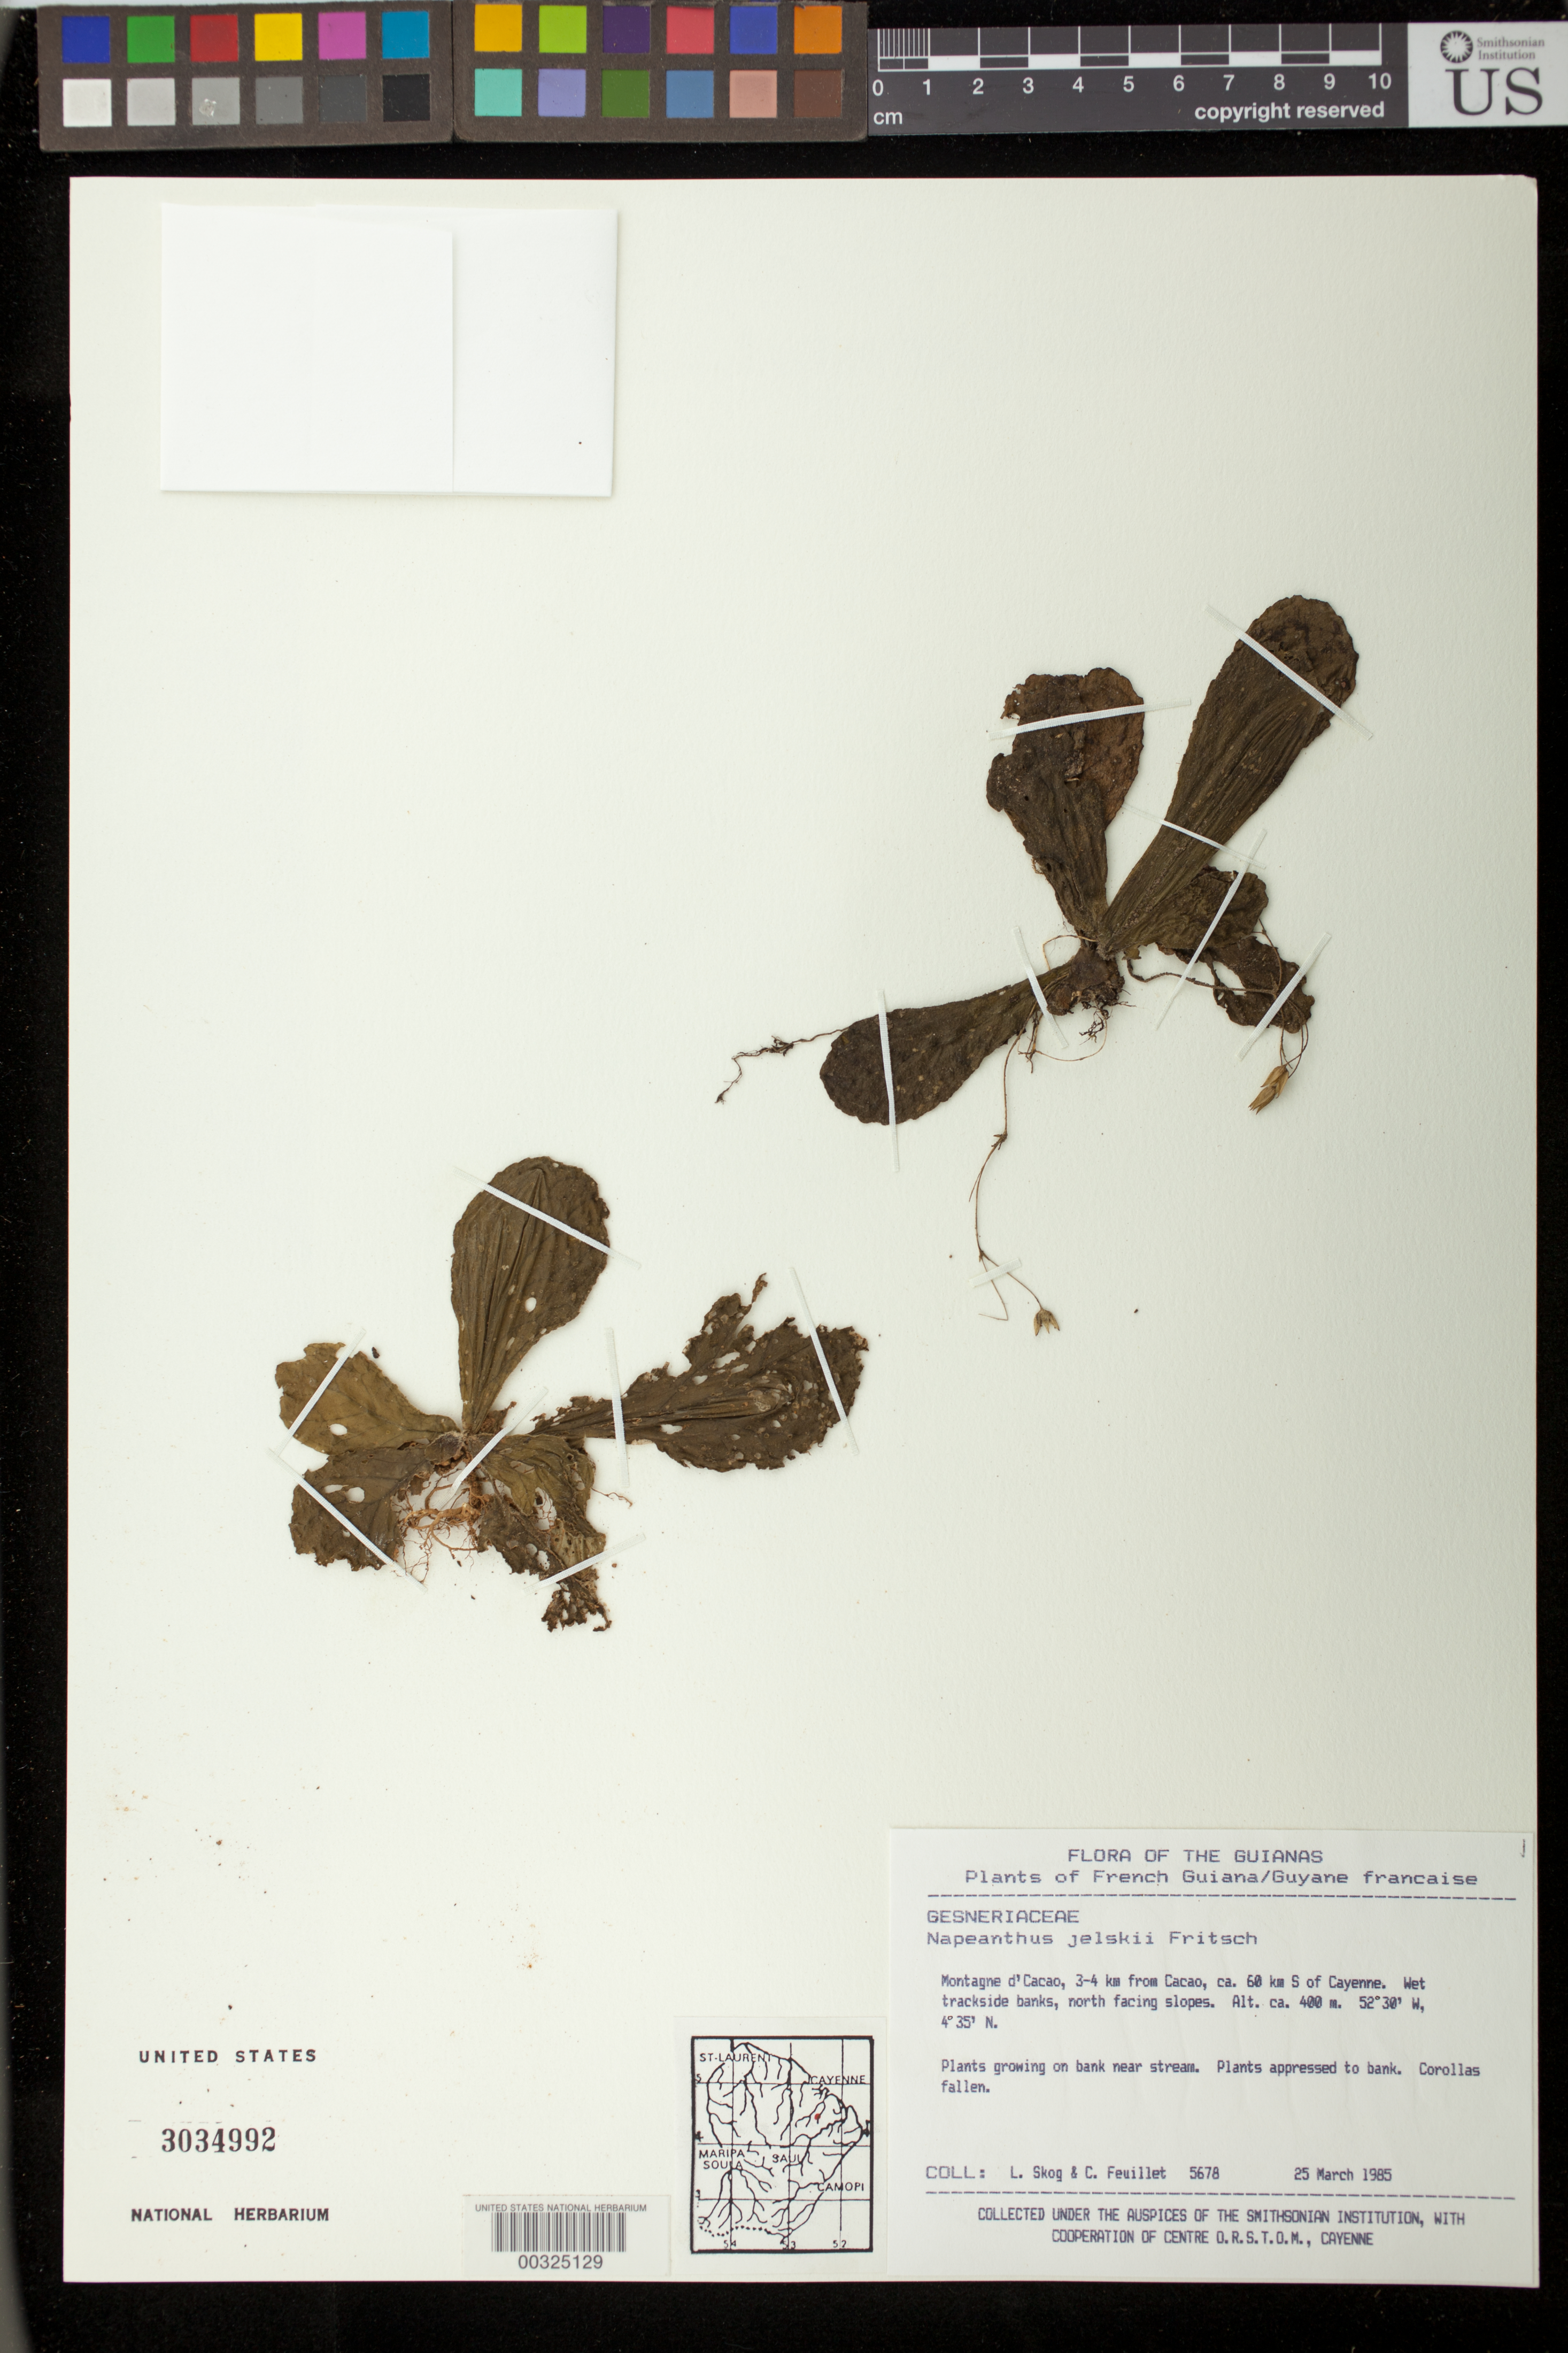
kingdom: Plantae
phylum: Tracheophyta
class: Magnoliopsida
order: Lamiales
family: Gesneriaceae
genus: Napeanthus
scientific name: Napeanthus jelskii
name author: Fritsch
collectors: L. E. Skog & C. Feuillet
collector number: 5678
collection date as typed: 25 Mar 1985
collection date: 1985-03-25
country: French Guiana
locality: Montagne d'Cacao, 3-4 km from Cacao, ca 60 km S of Cayenne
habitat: Wet trackside banks, north facing slopes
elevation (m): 400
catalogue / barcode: US 3034992